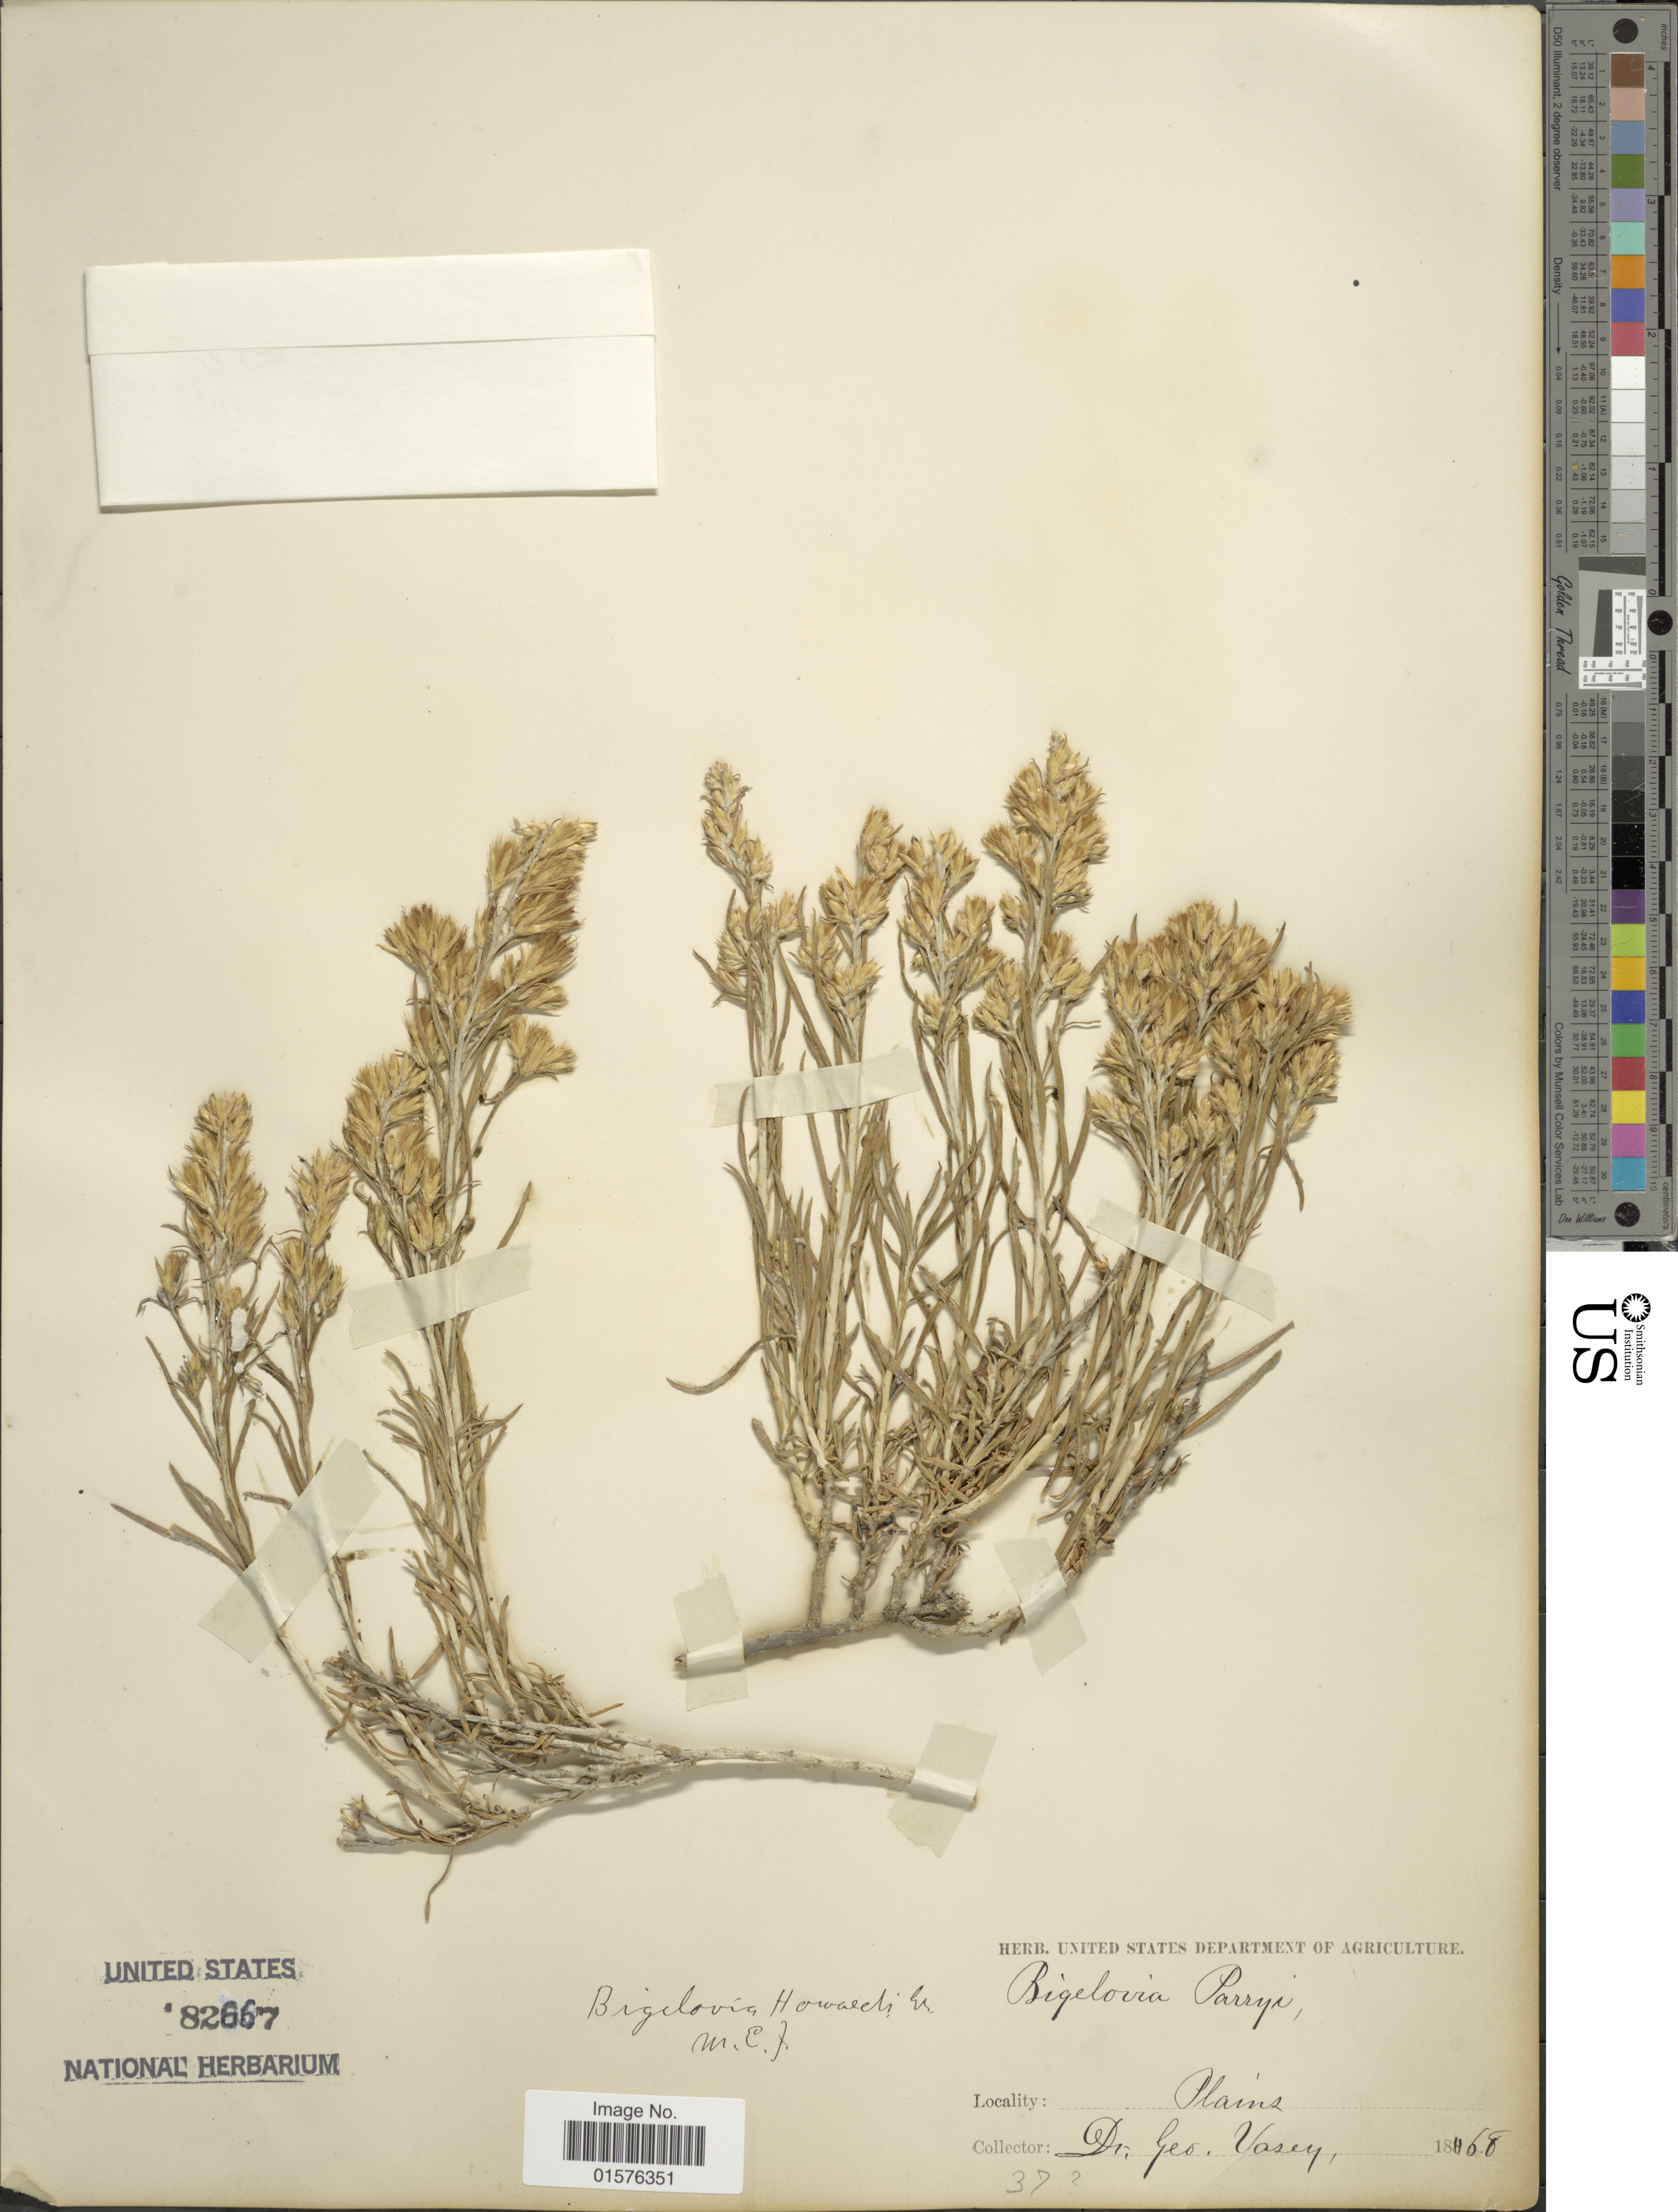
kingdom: Plantae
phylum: Tracheophyta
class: Magnoliopsida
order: Asterales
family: Asteraceae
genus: Ericameria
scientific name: Ericameria parryi var. howardii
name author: (A. Gray) G.L. Nesom & G.I. Baird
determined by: Urbatsch, Lowell E., Curator (LSU), Louisiana State University (UNITED STATES)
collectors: G. Vasey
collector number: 372*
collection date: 1868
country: United States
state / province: Colorado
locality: Plains.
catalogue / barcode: US 82667